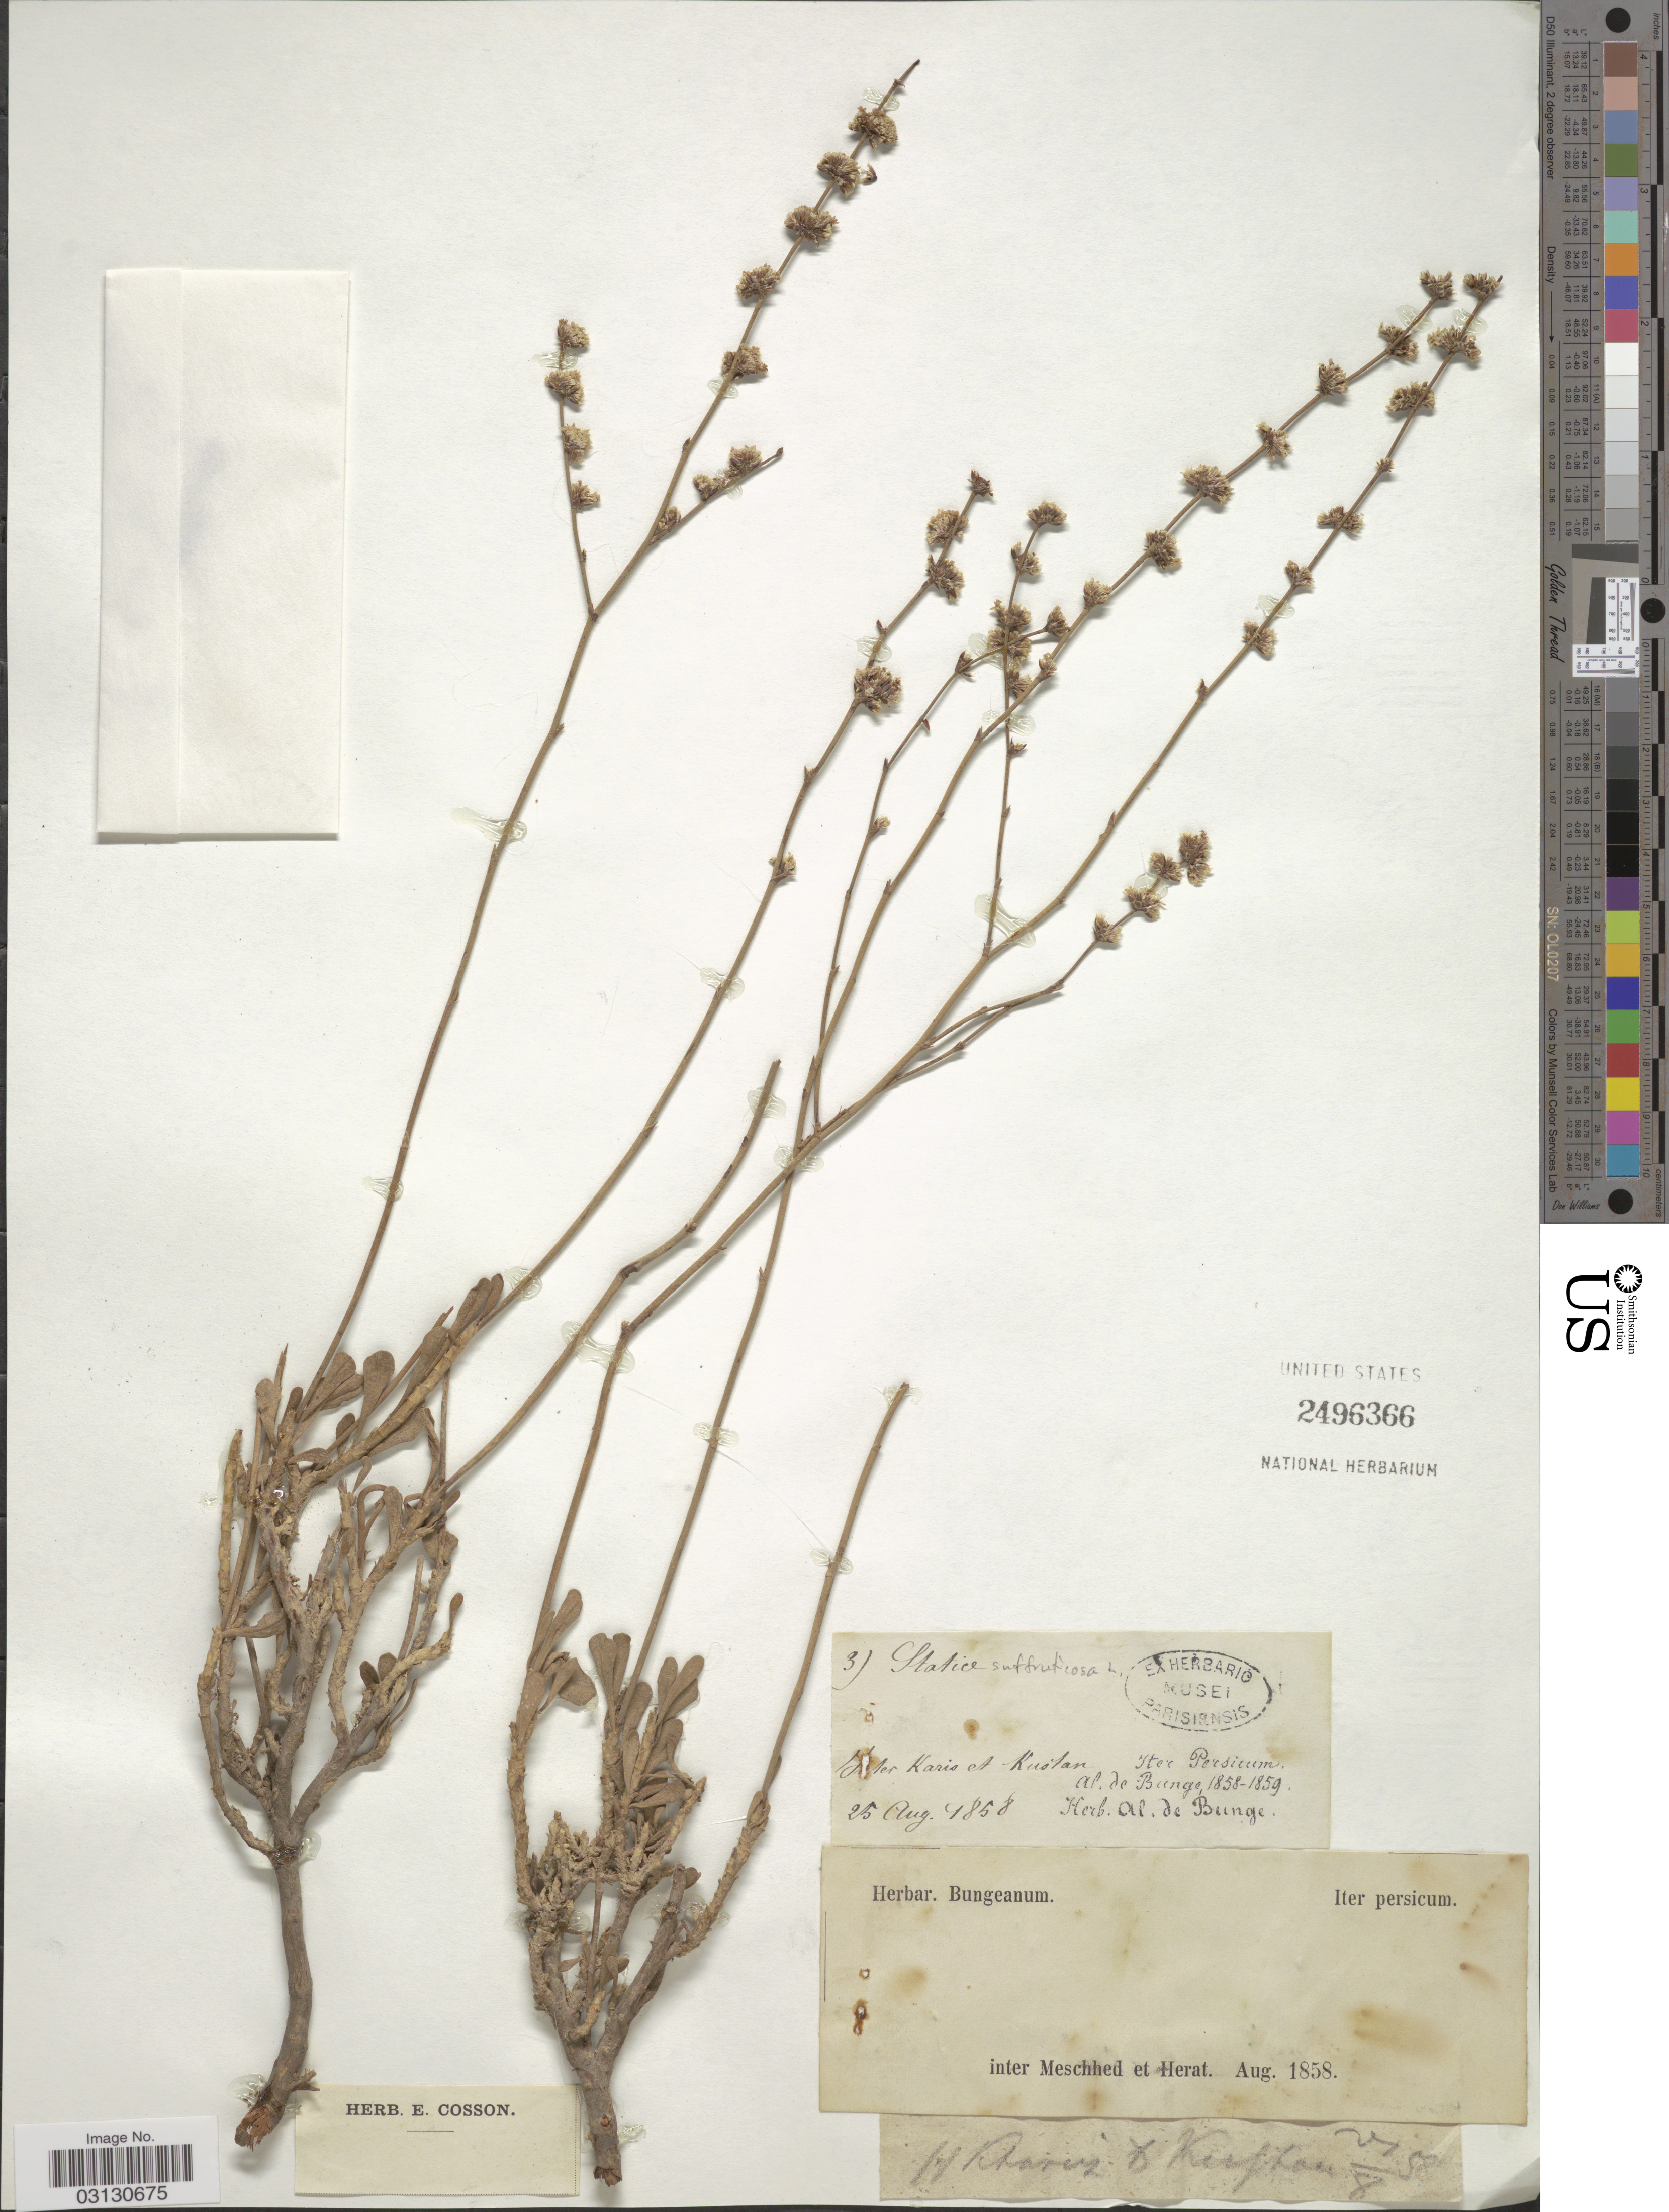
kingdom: Plantae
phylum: Tracheophyta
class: Magnoliopsida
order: Caryophyllales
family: Plumbaginaceae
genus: Limonium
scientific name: Limonium suffruticosum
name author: (L.) Kuntze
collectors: A. de Bunge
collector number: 3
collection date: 1858-08-25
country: Iran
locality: Inter Karis A Kustan, inter Meschhed et Herat.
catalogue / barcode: US 2496366